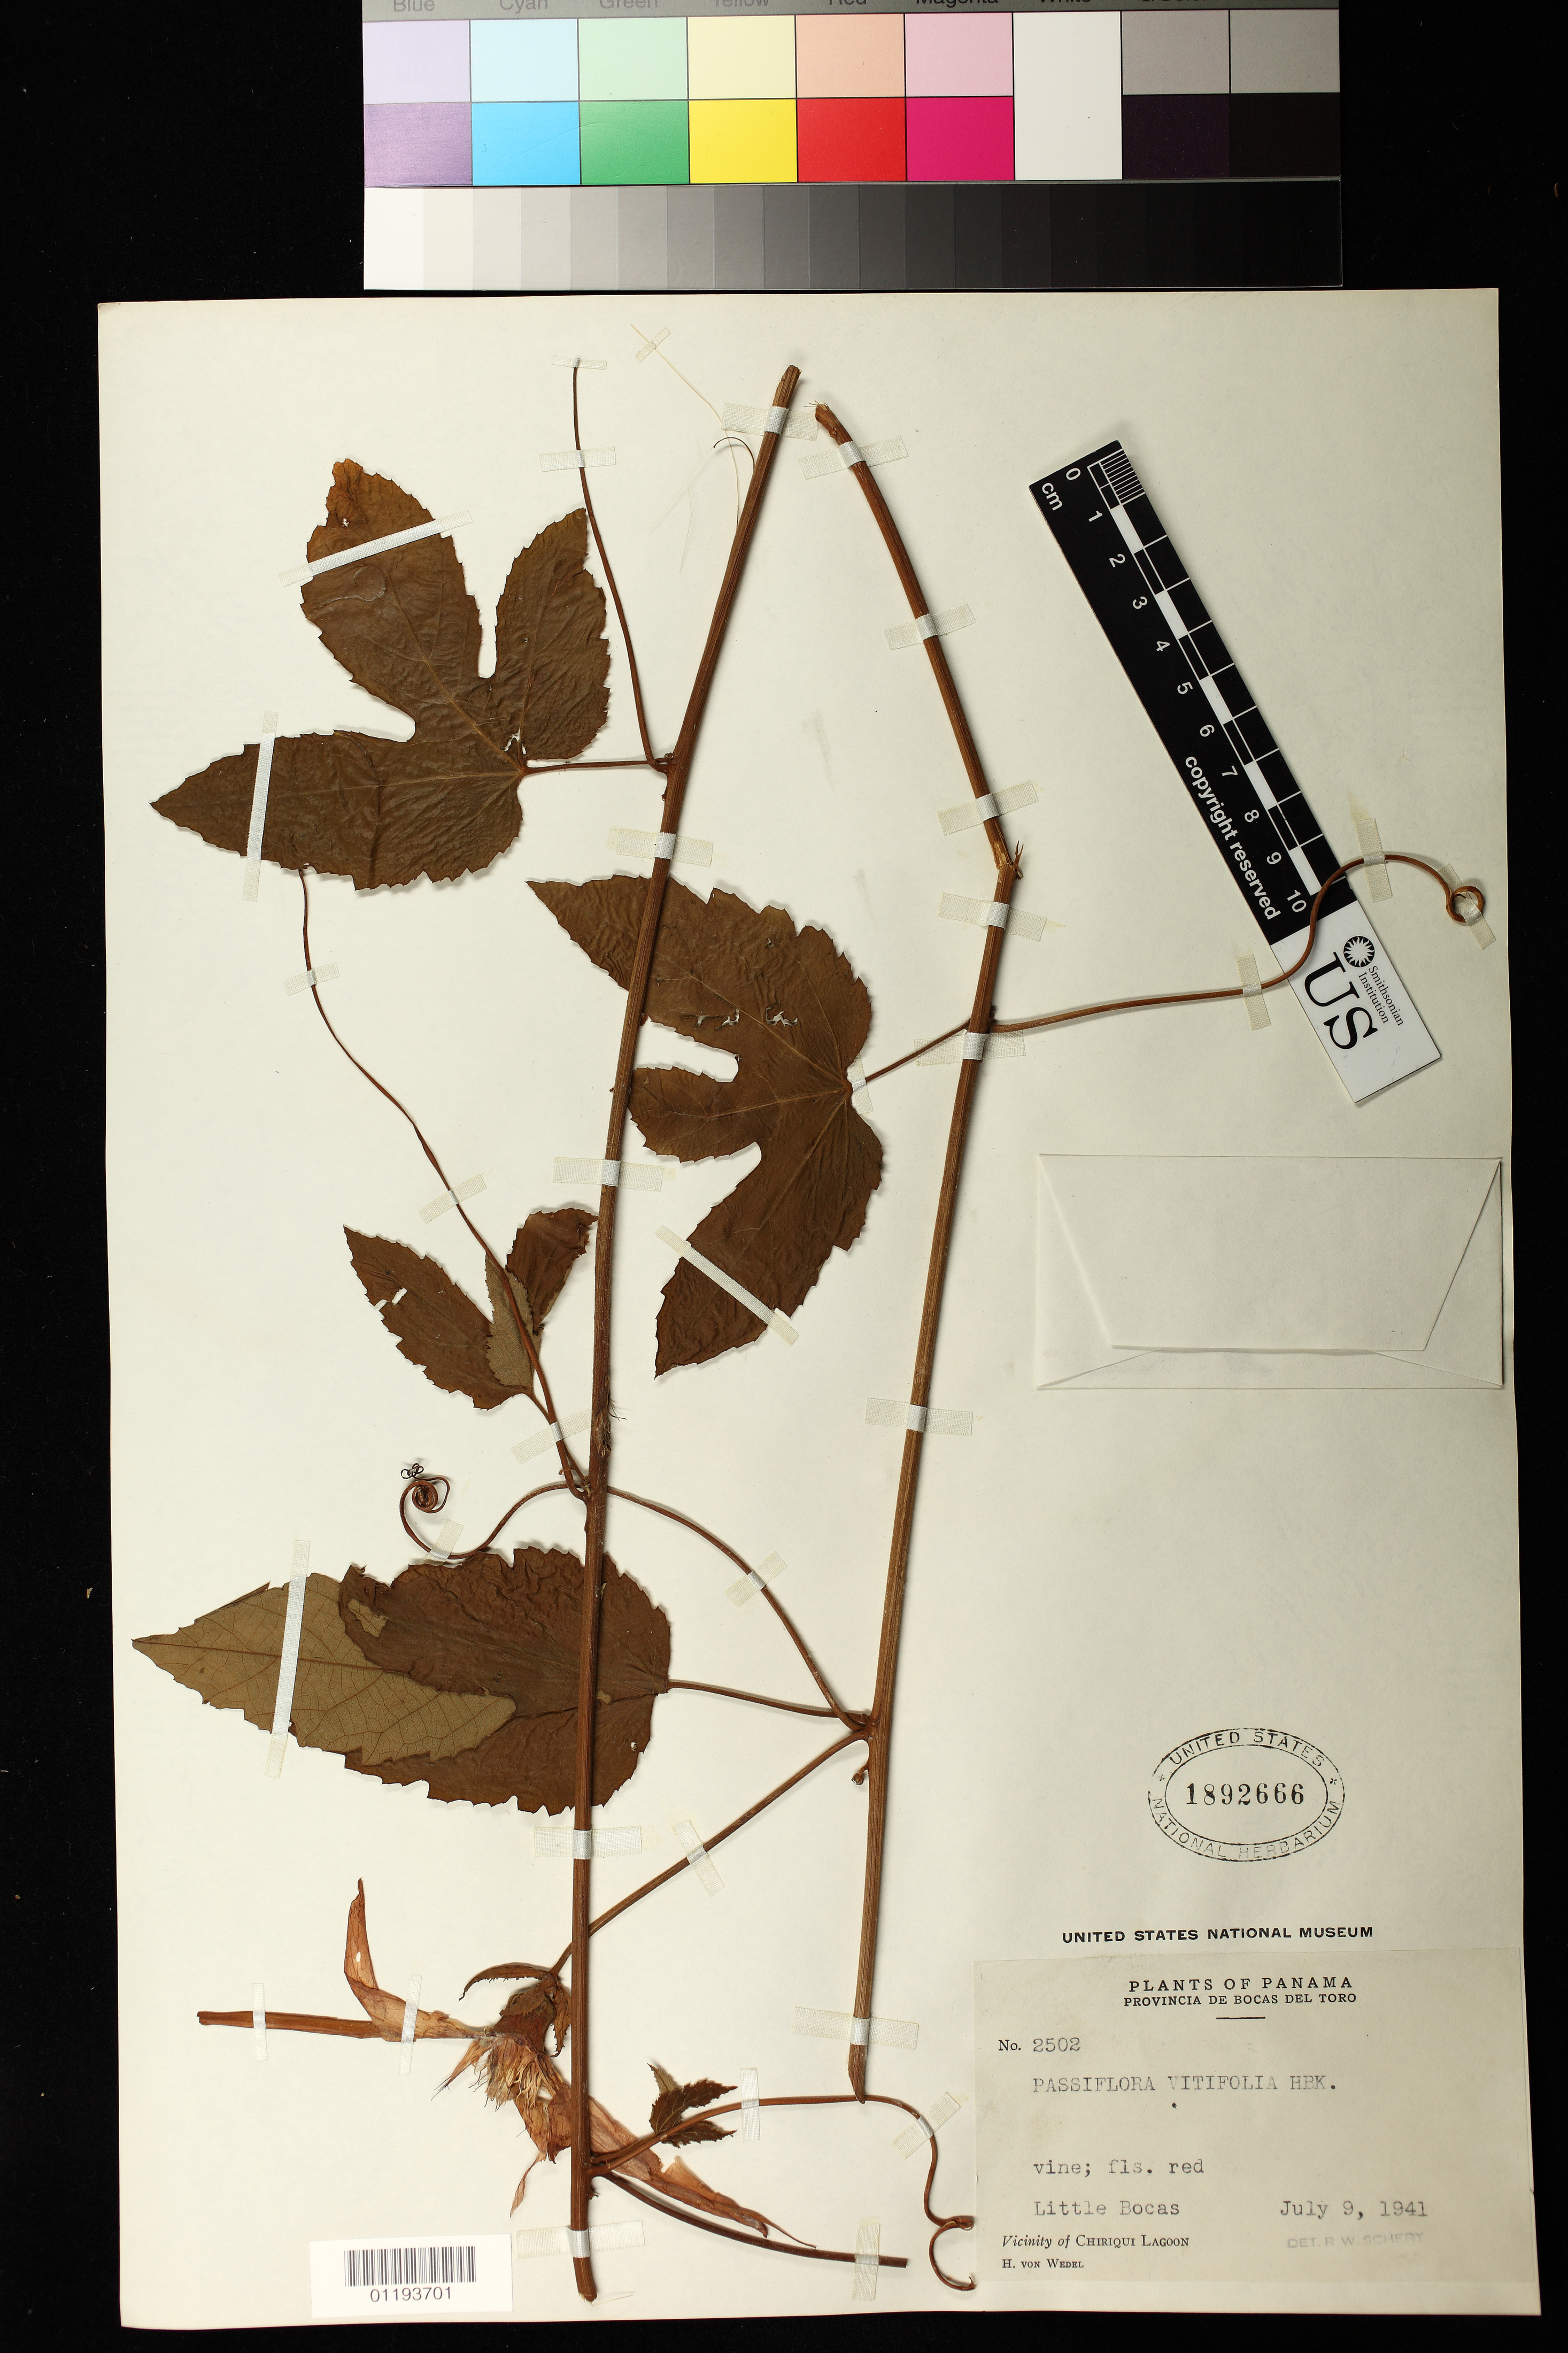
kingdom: Plantae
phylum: Tracheophyta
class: Magnoliopsida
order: Malpighiales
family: Passifloraceae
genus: Passiflora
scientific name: Passiflora vitifolia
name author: Kunth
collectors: H. von Wedel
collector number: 2502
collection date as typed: Jul 9 1941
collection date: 1941-07-09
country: Panama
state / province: Bocas del Toro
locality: Vicinity of Chiriqui Lagoon, Little Bocas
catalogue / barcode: US 1892666